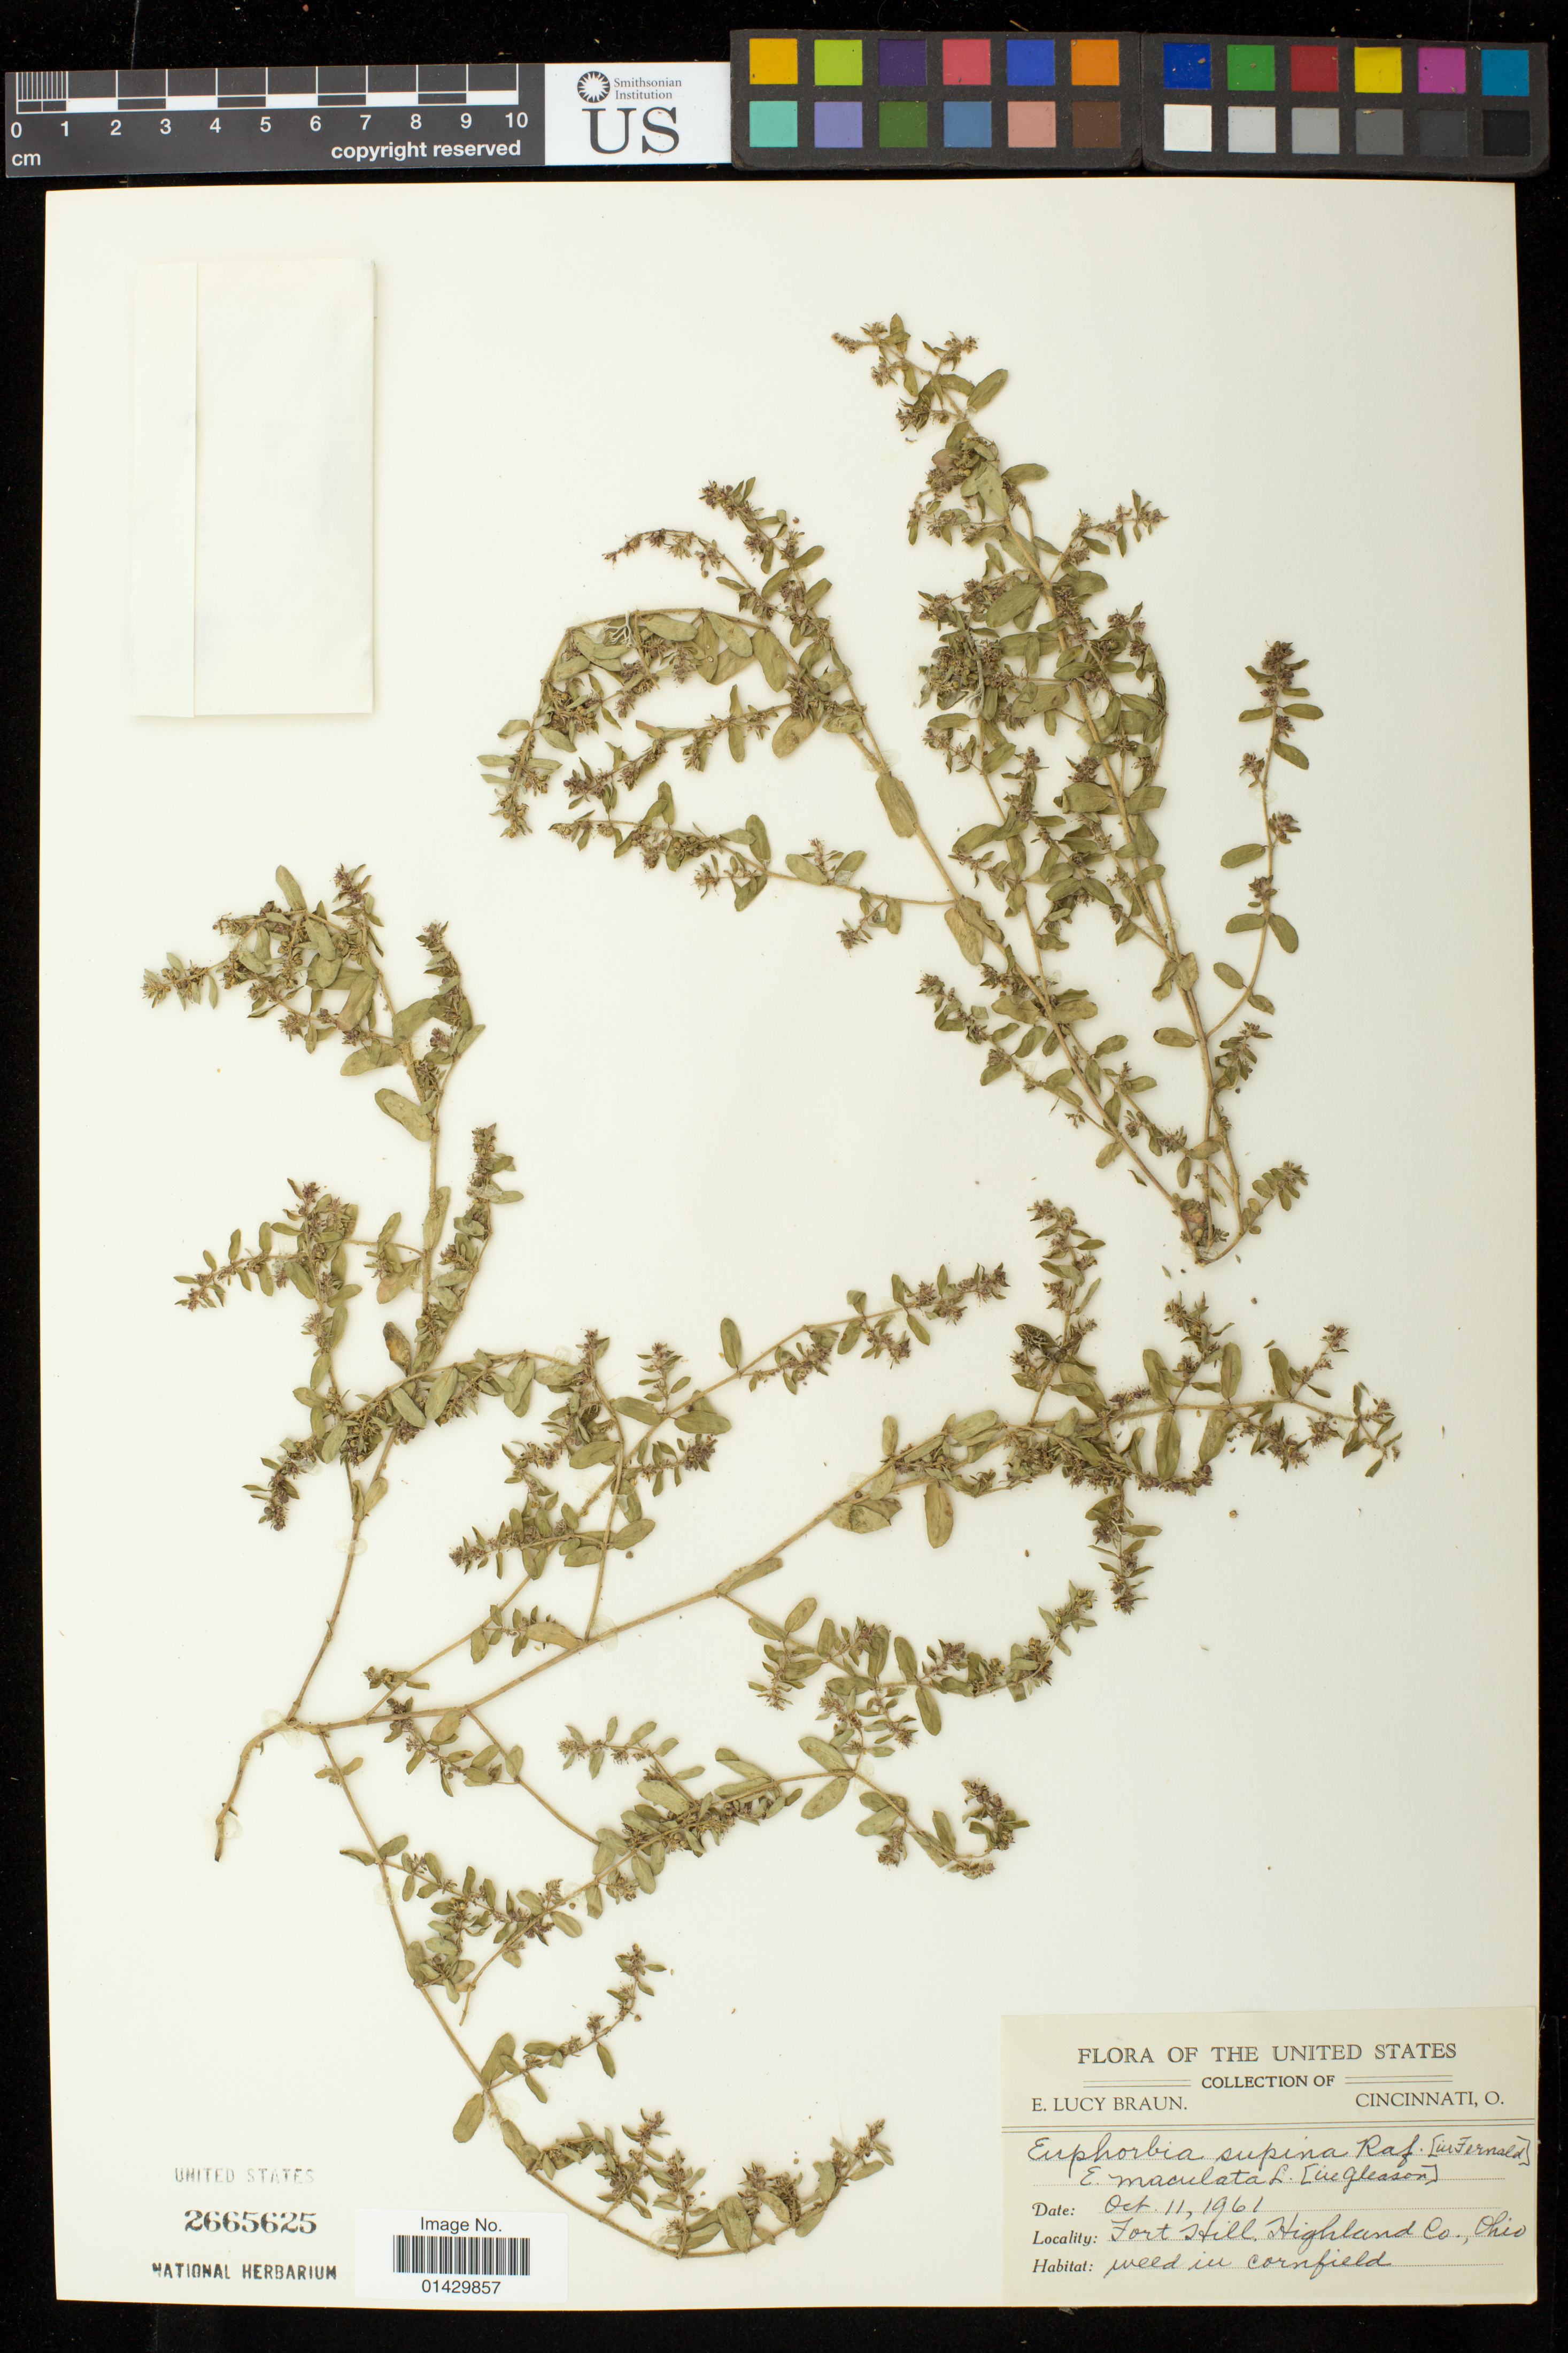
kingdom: Plantae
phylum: Tracheophyta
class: Magnoliopsida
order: Malpighiales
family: Euphorbiaceae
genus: Euphorbia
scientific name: Euphorbia maculata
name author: L.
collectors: E. L. Braun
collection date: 1961-10-11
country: United States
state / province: Ohio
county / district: Highland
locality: Fort Hill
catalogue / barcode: US 2665625